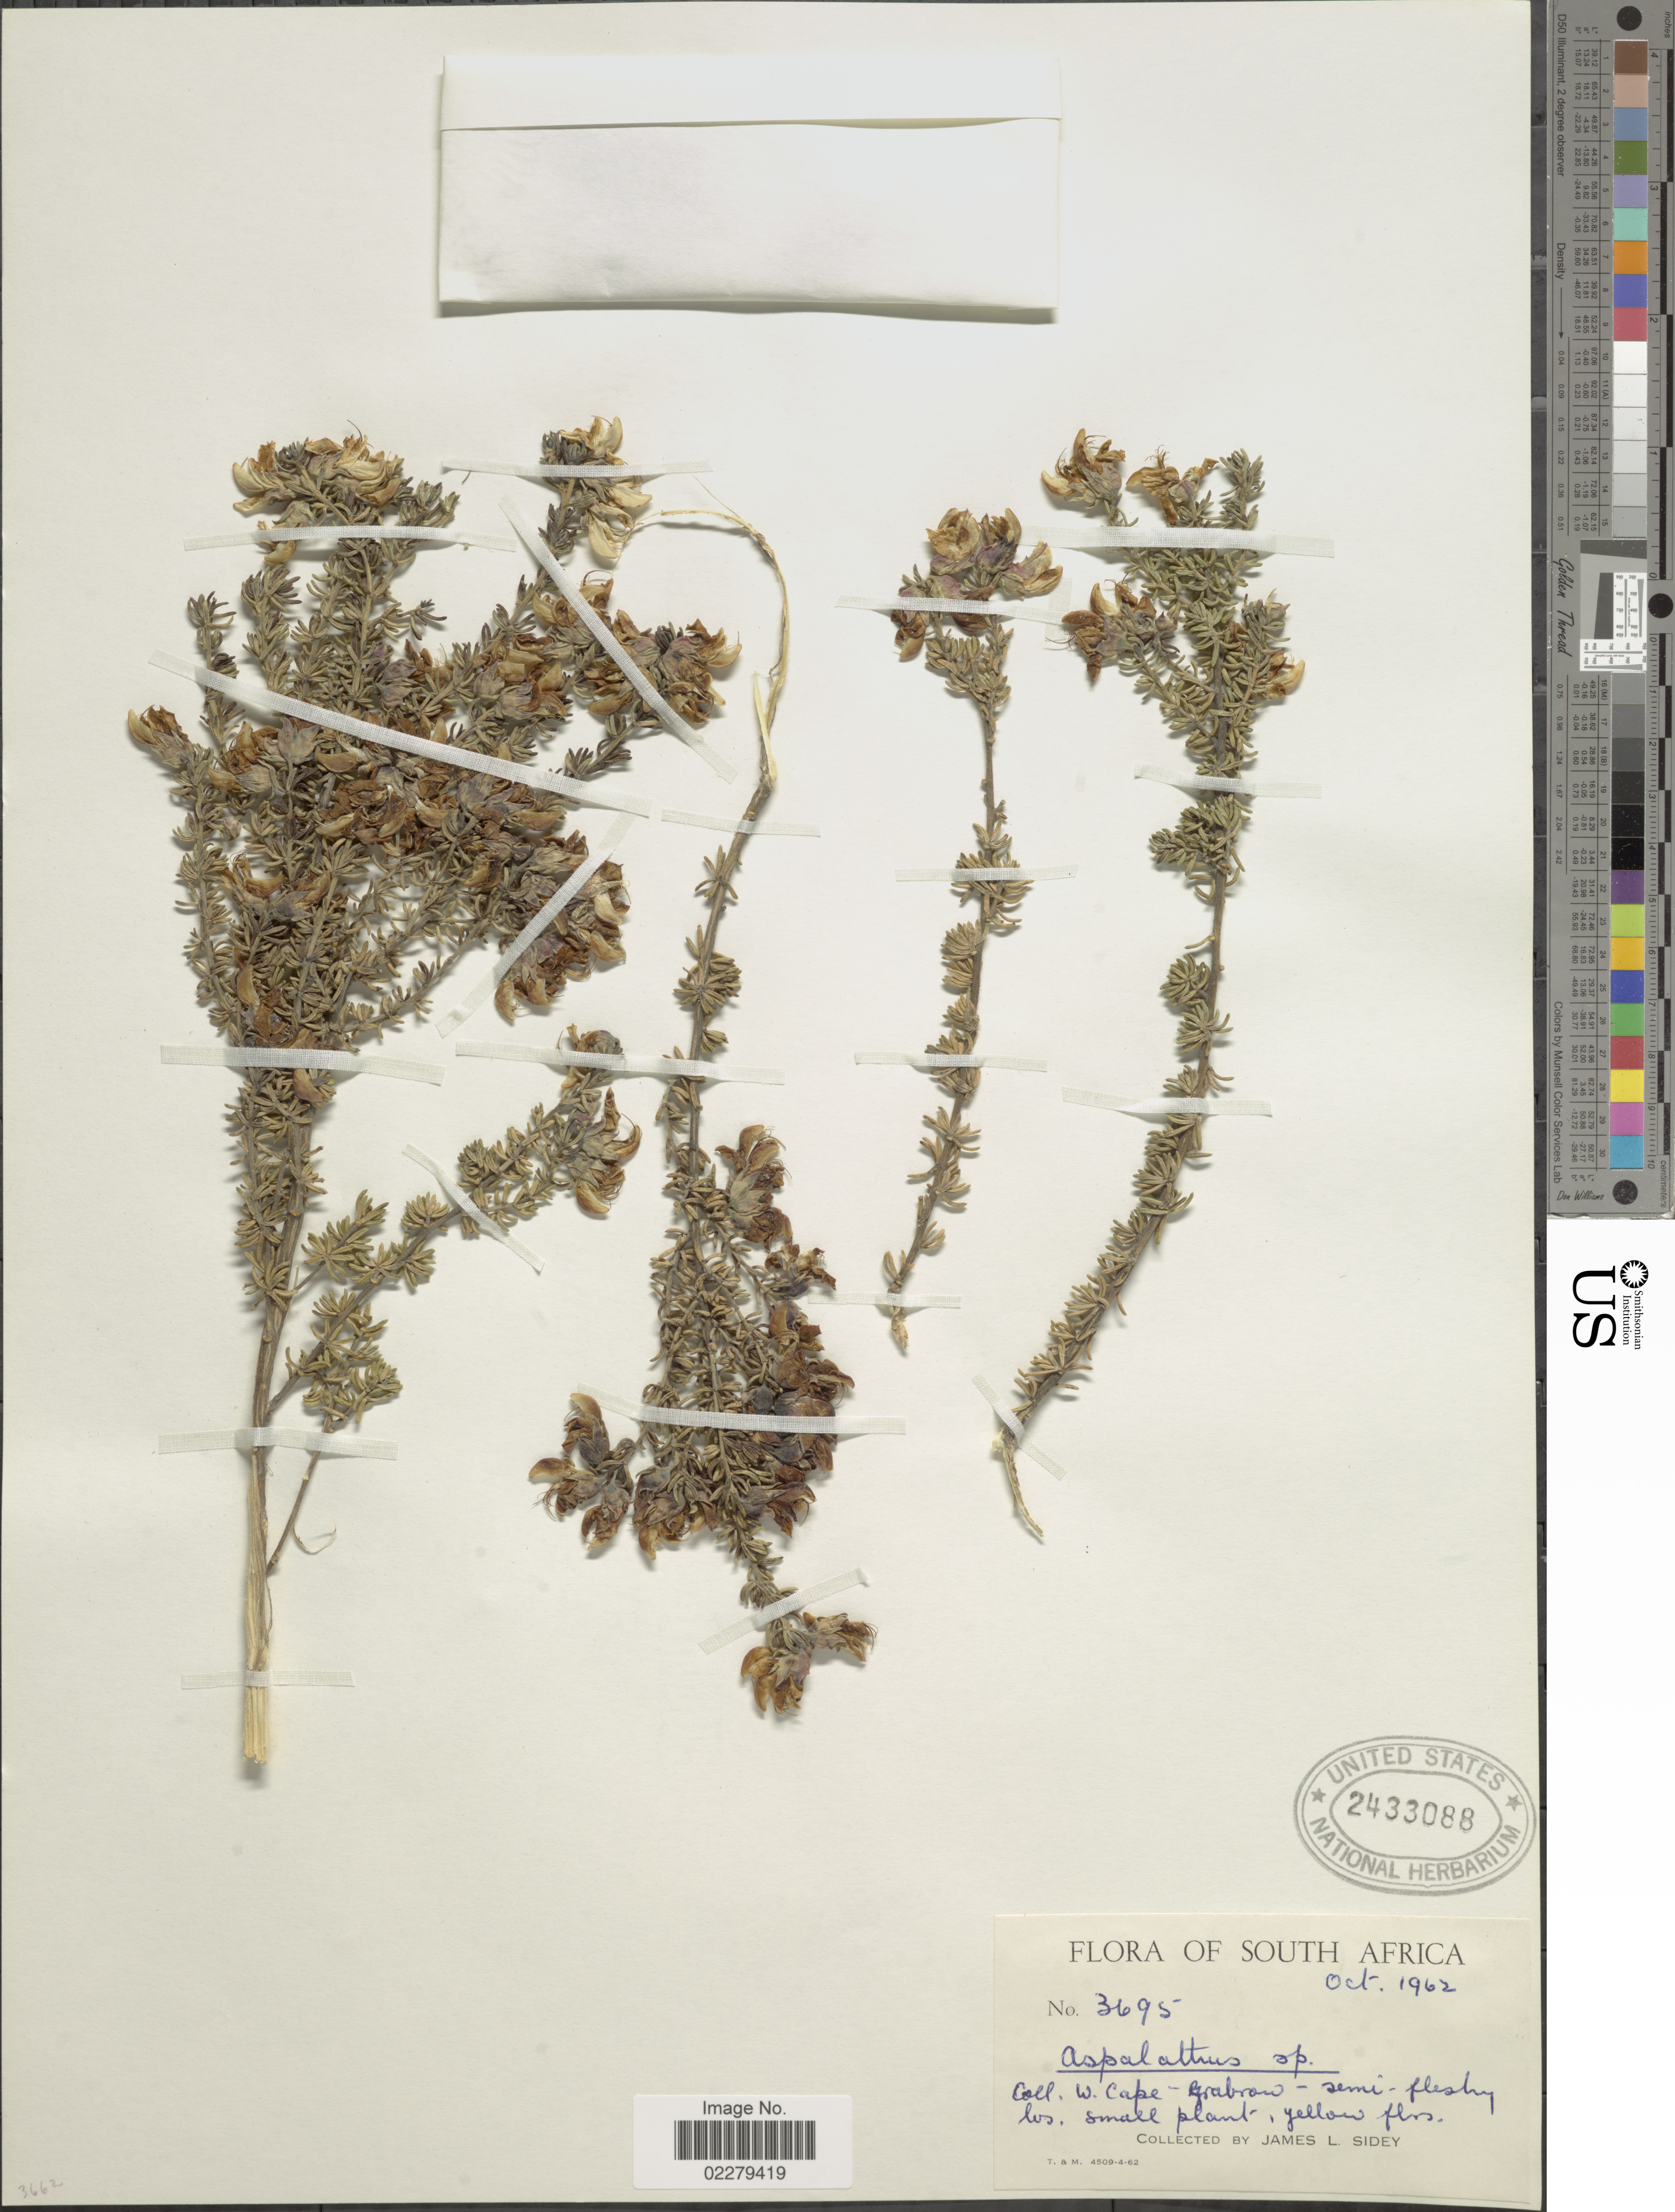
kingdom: Plantae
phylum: Tracheophyta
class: Magnoliopsida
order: Fabales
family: Fabaceae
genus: Aspalathus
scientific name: Aspalathus sp.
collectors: J. L. Sidey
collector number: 3695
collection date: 1962-10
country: South Africa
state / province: Western Cape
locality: W. Cape - Grabrow [Gabrouw]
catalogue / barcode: US 2433088